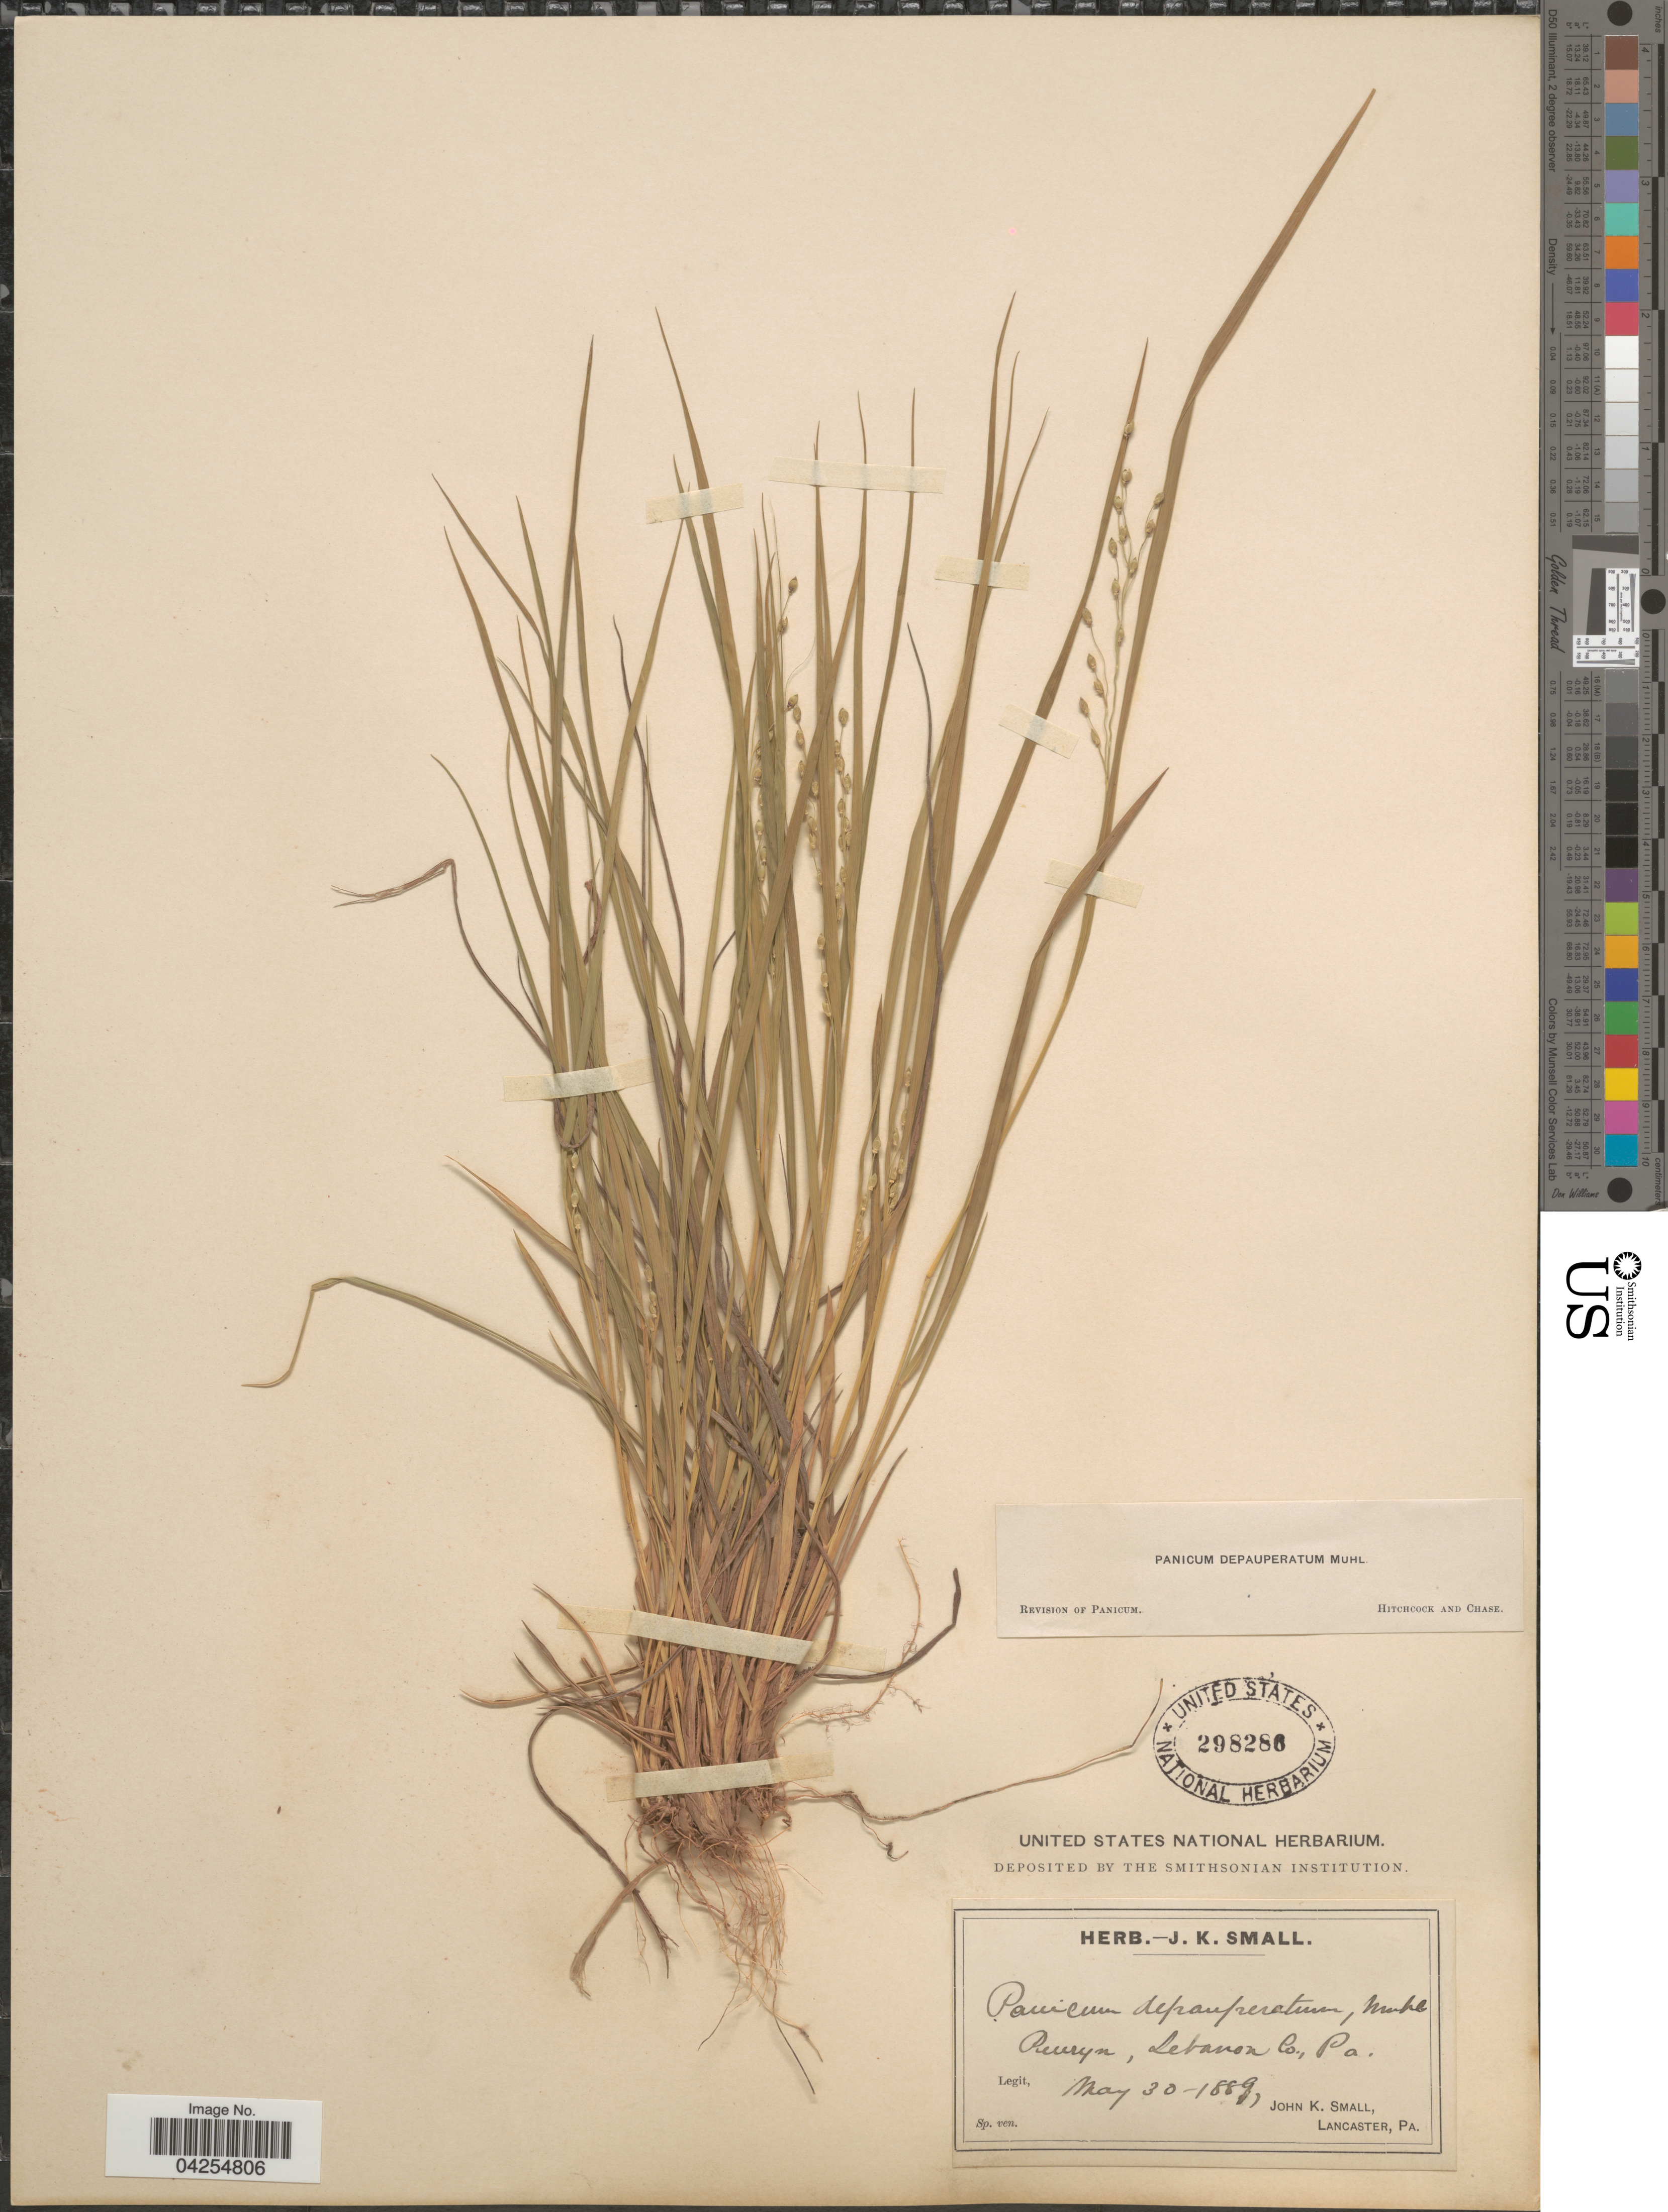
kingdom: Plantae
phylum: Tracheophyta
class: Liliopsida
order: Poales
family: Poaceae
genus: Dichanthelium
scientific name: Dichanthelium depauperatum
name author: (Muhl.) Gould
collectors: J. K. Small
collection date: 1889-05-30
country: United States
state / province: Pennsylvania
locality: Penryn, Lebanon Co.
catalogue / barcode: US 298280